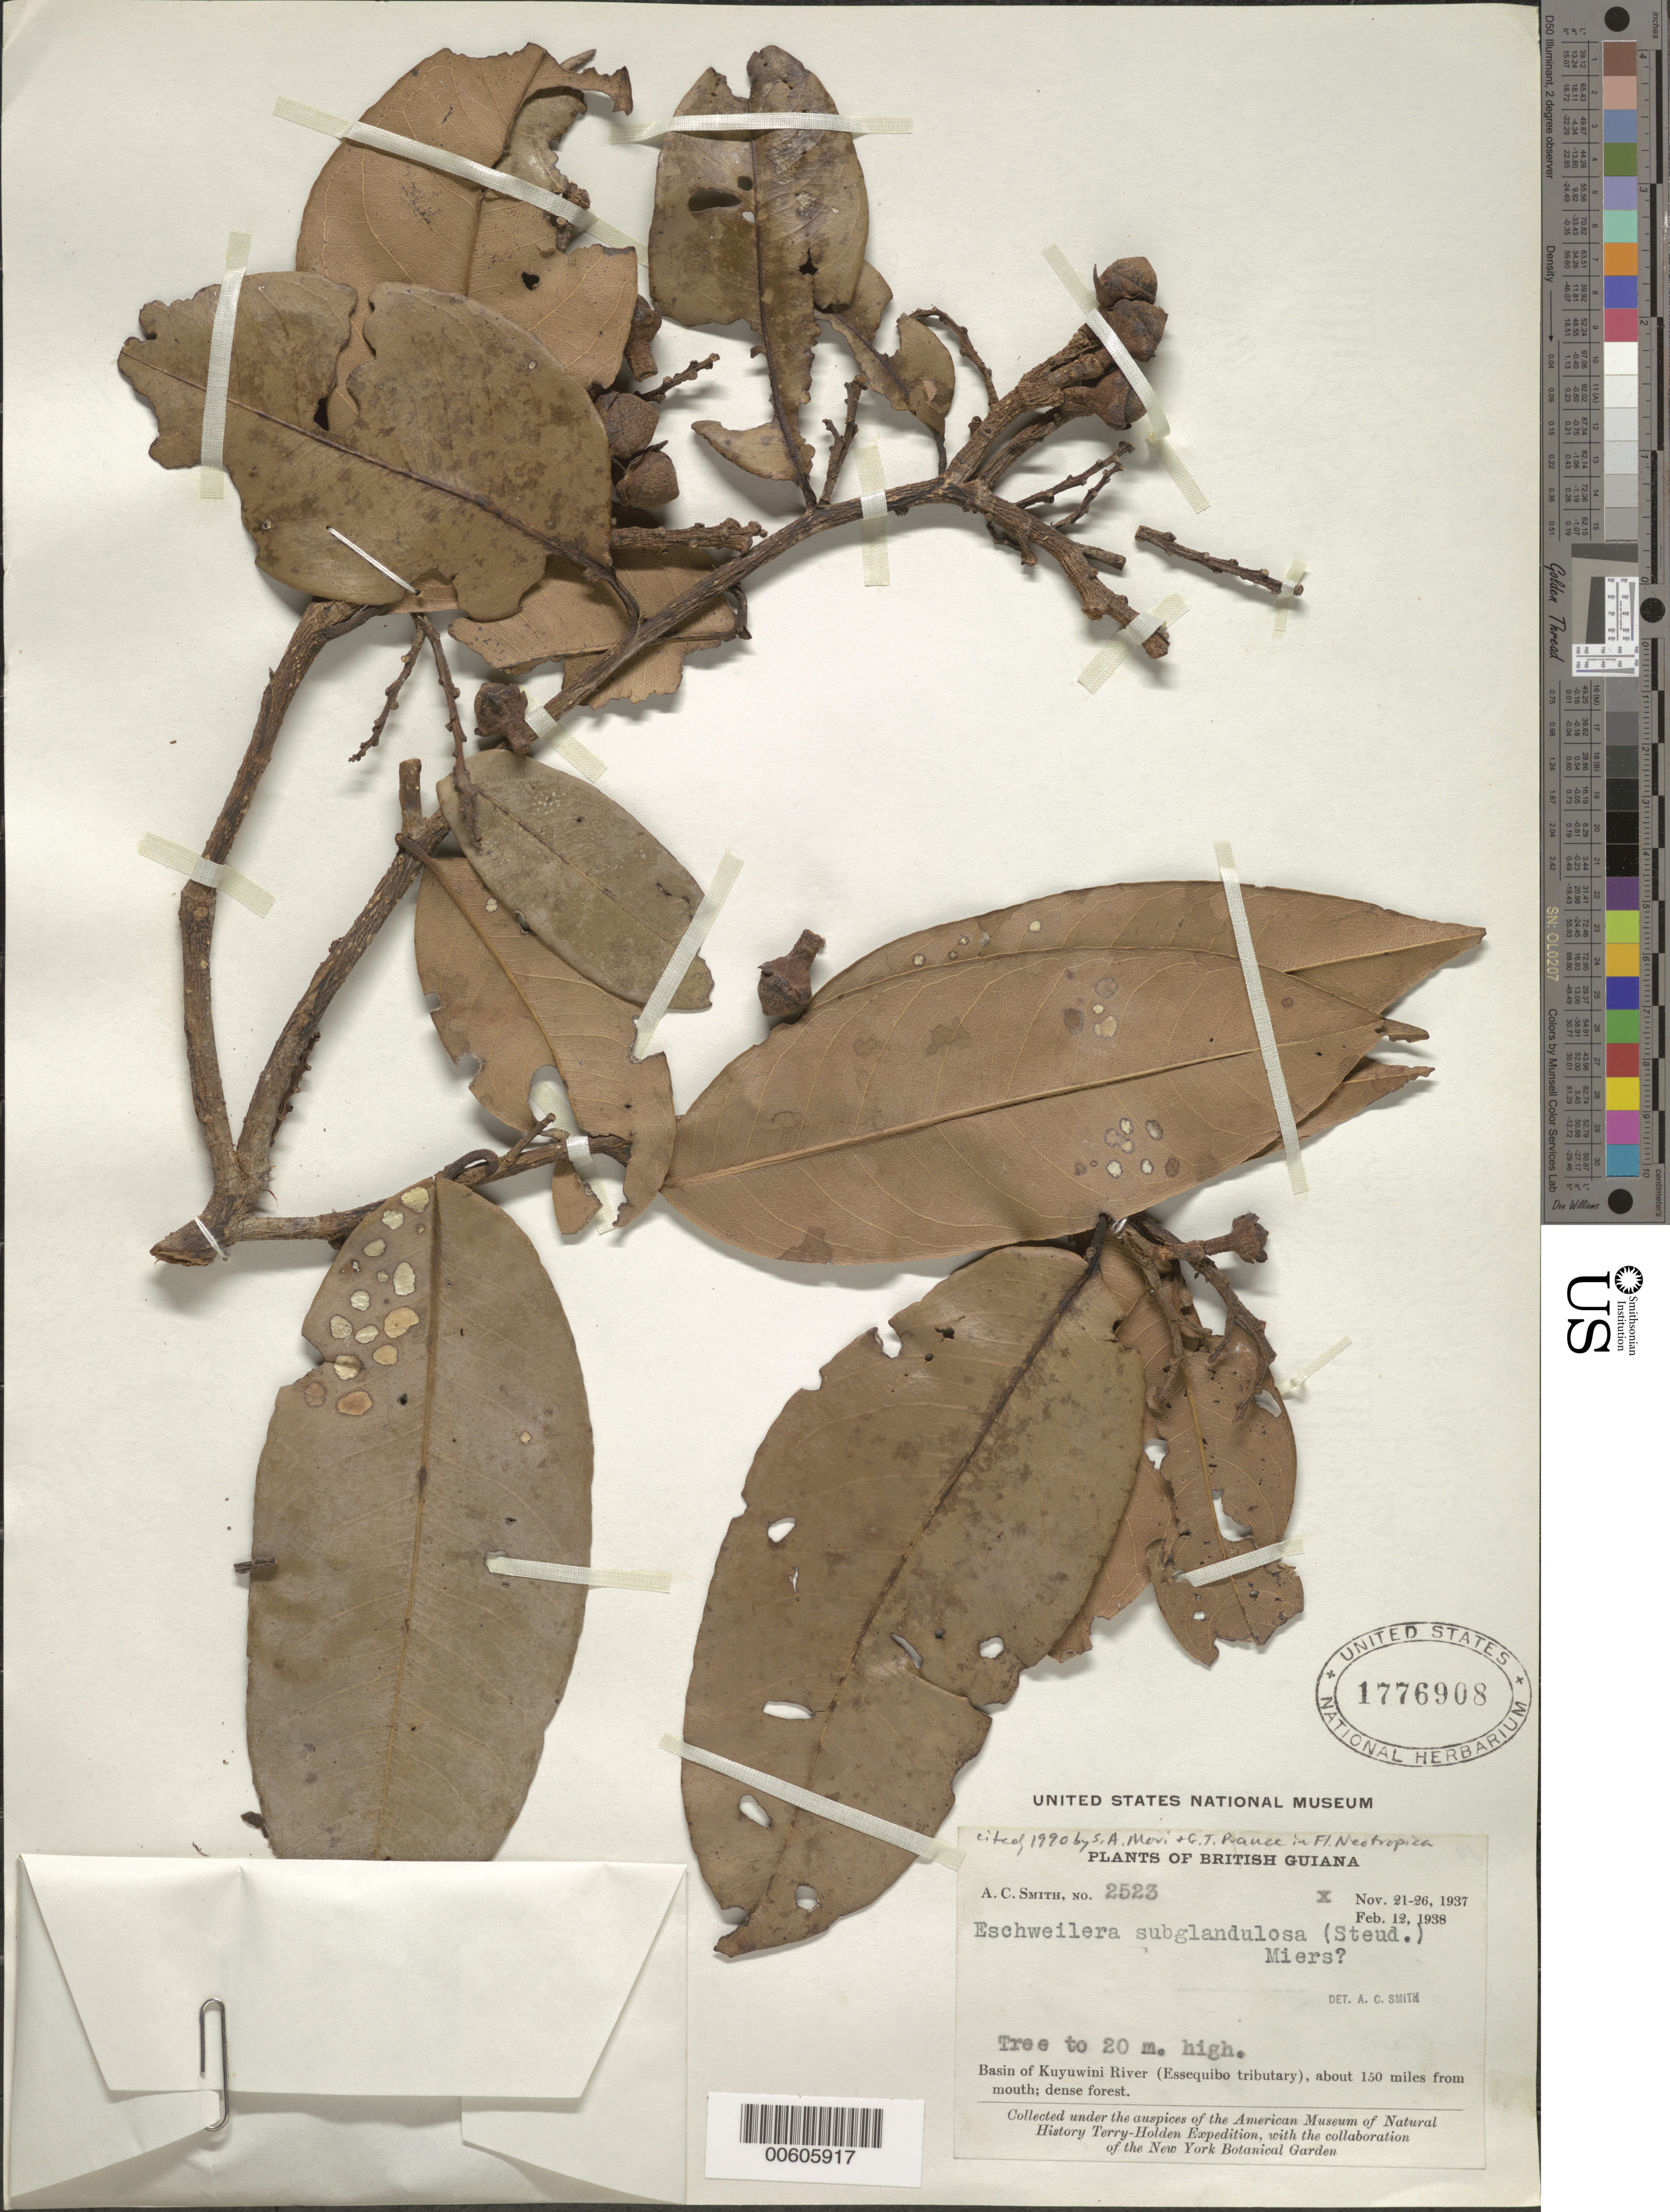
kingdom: Plantae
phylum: Tracheophyta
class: Magnoliopsida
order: Ericales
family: Lecythidaceae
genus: Eschweilera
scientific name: Eschweilera subglandulosa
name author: (Steud. ex Berg) Miers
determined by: Mori, Scott A.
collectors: A. C. Smith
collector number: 2523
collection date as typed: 21-Nov-37 to 26-Nov-37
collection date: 1937-11-21/1937-11-26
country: Guyana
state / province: U. Takutu-U. Essequibo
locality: Kuyuwini River Basin (Essequibo River tributary), about 150 mi. from mouth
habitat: Dense forest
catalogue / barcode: US 1776908